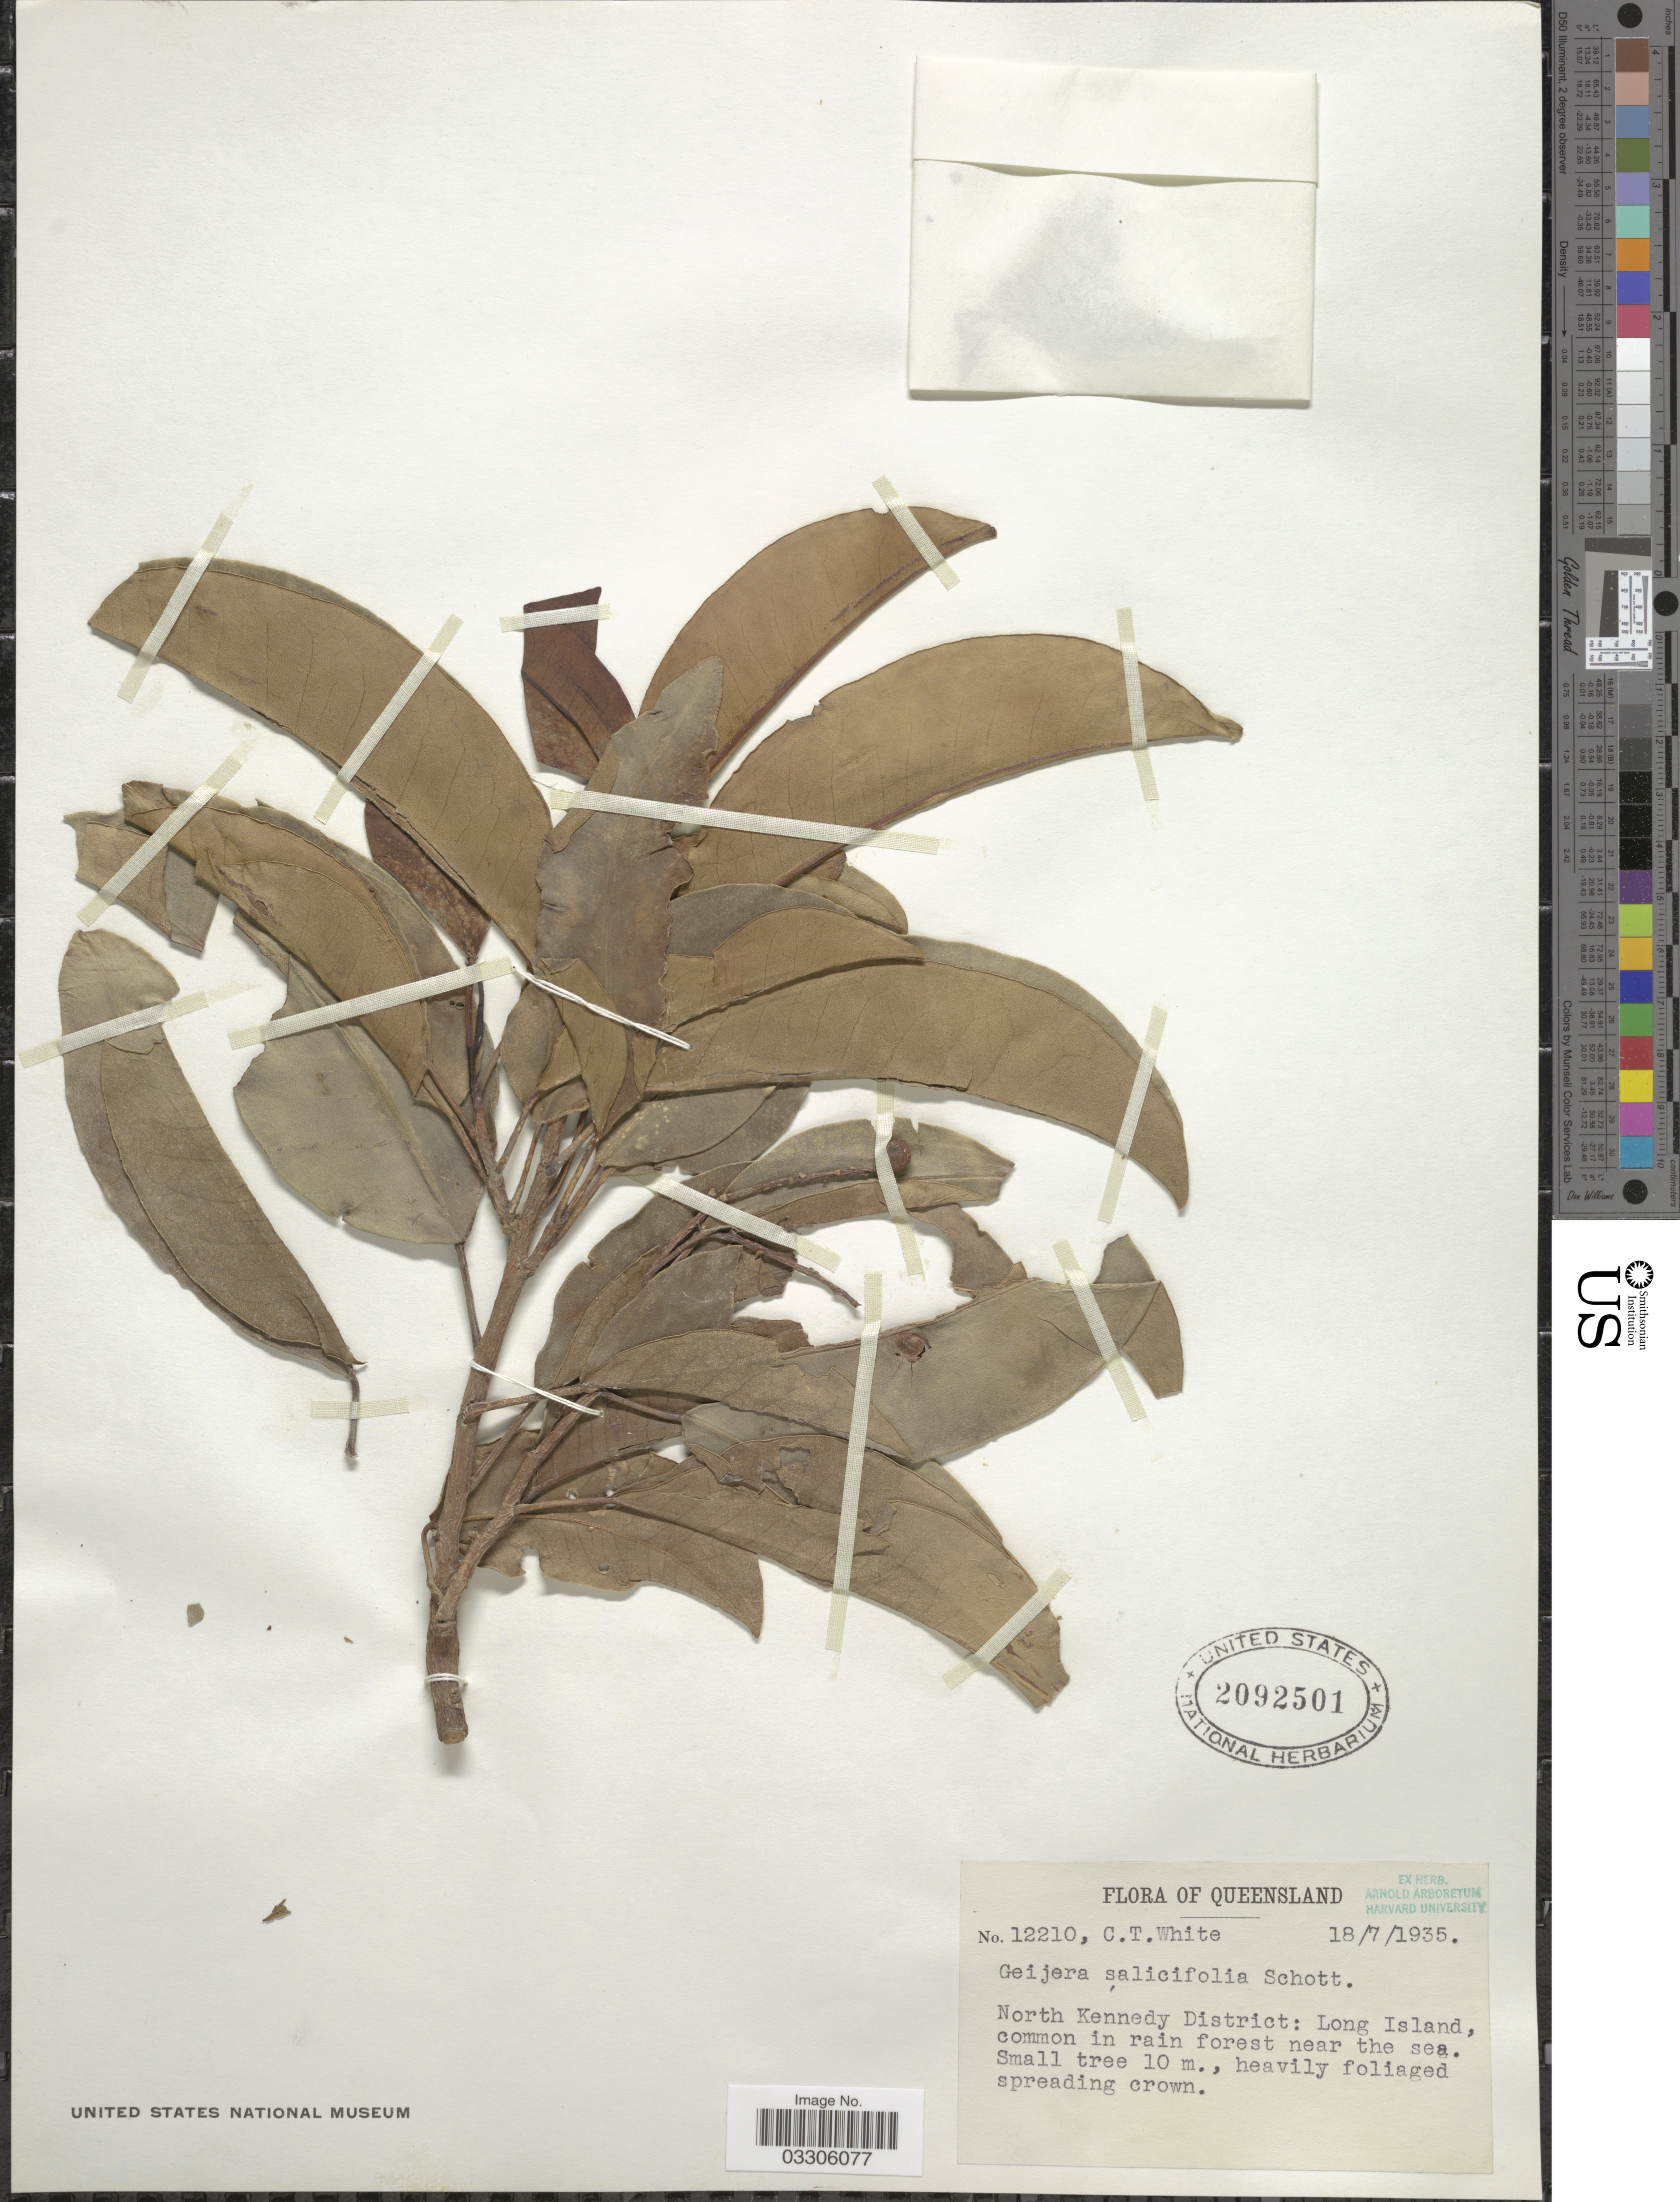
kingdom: Plantae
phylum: Tracheophyta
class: Magnoliopsida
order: Sapindales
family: Rutaceae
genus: Geijera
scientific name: Geijera salicifolia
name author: Schott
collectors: C. T. White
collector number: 12210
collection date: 1935-07-18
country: Australia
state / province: Queensland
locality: North Kennedy District: Long Island, in rain forest near the sea.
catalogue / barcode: US 2092501